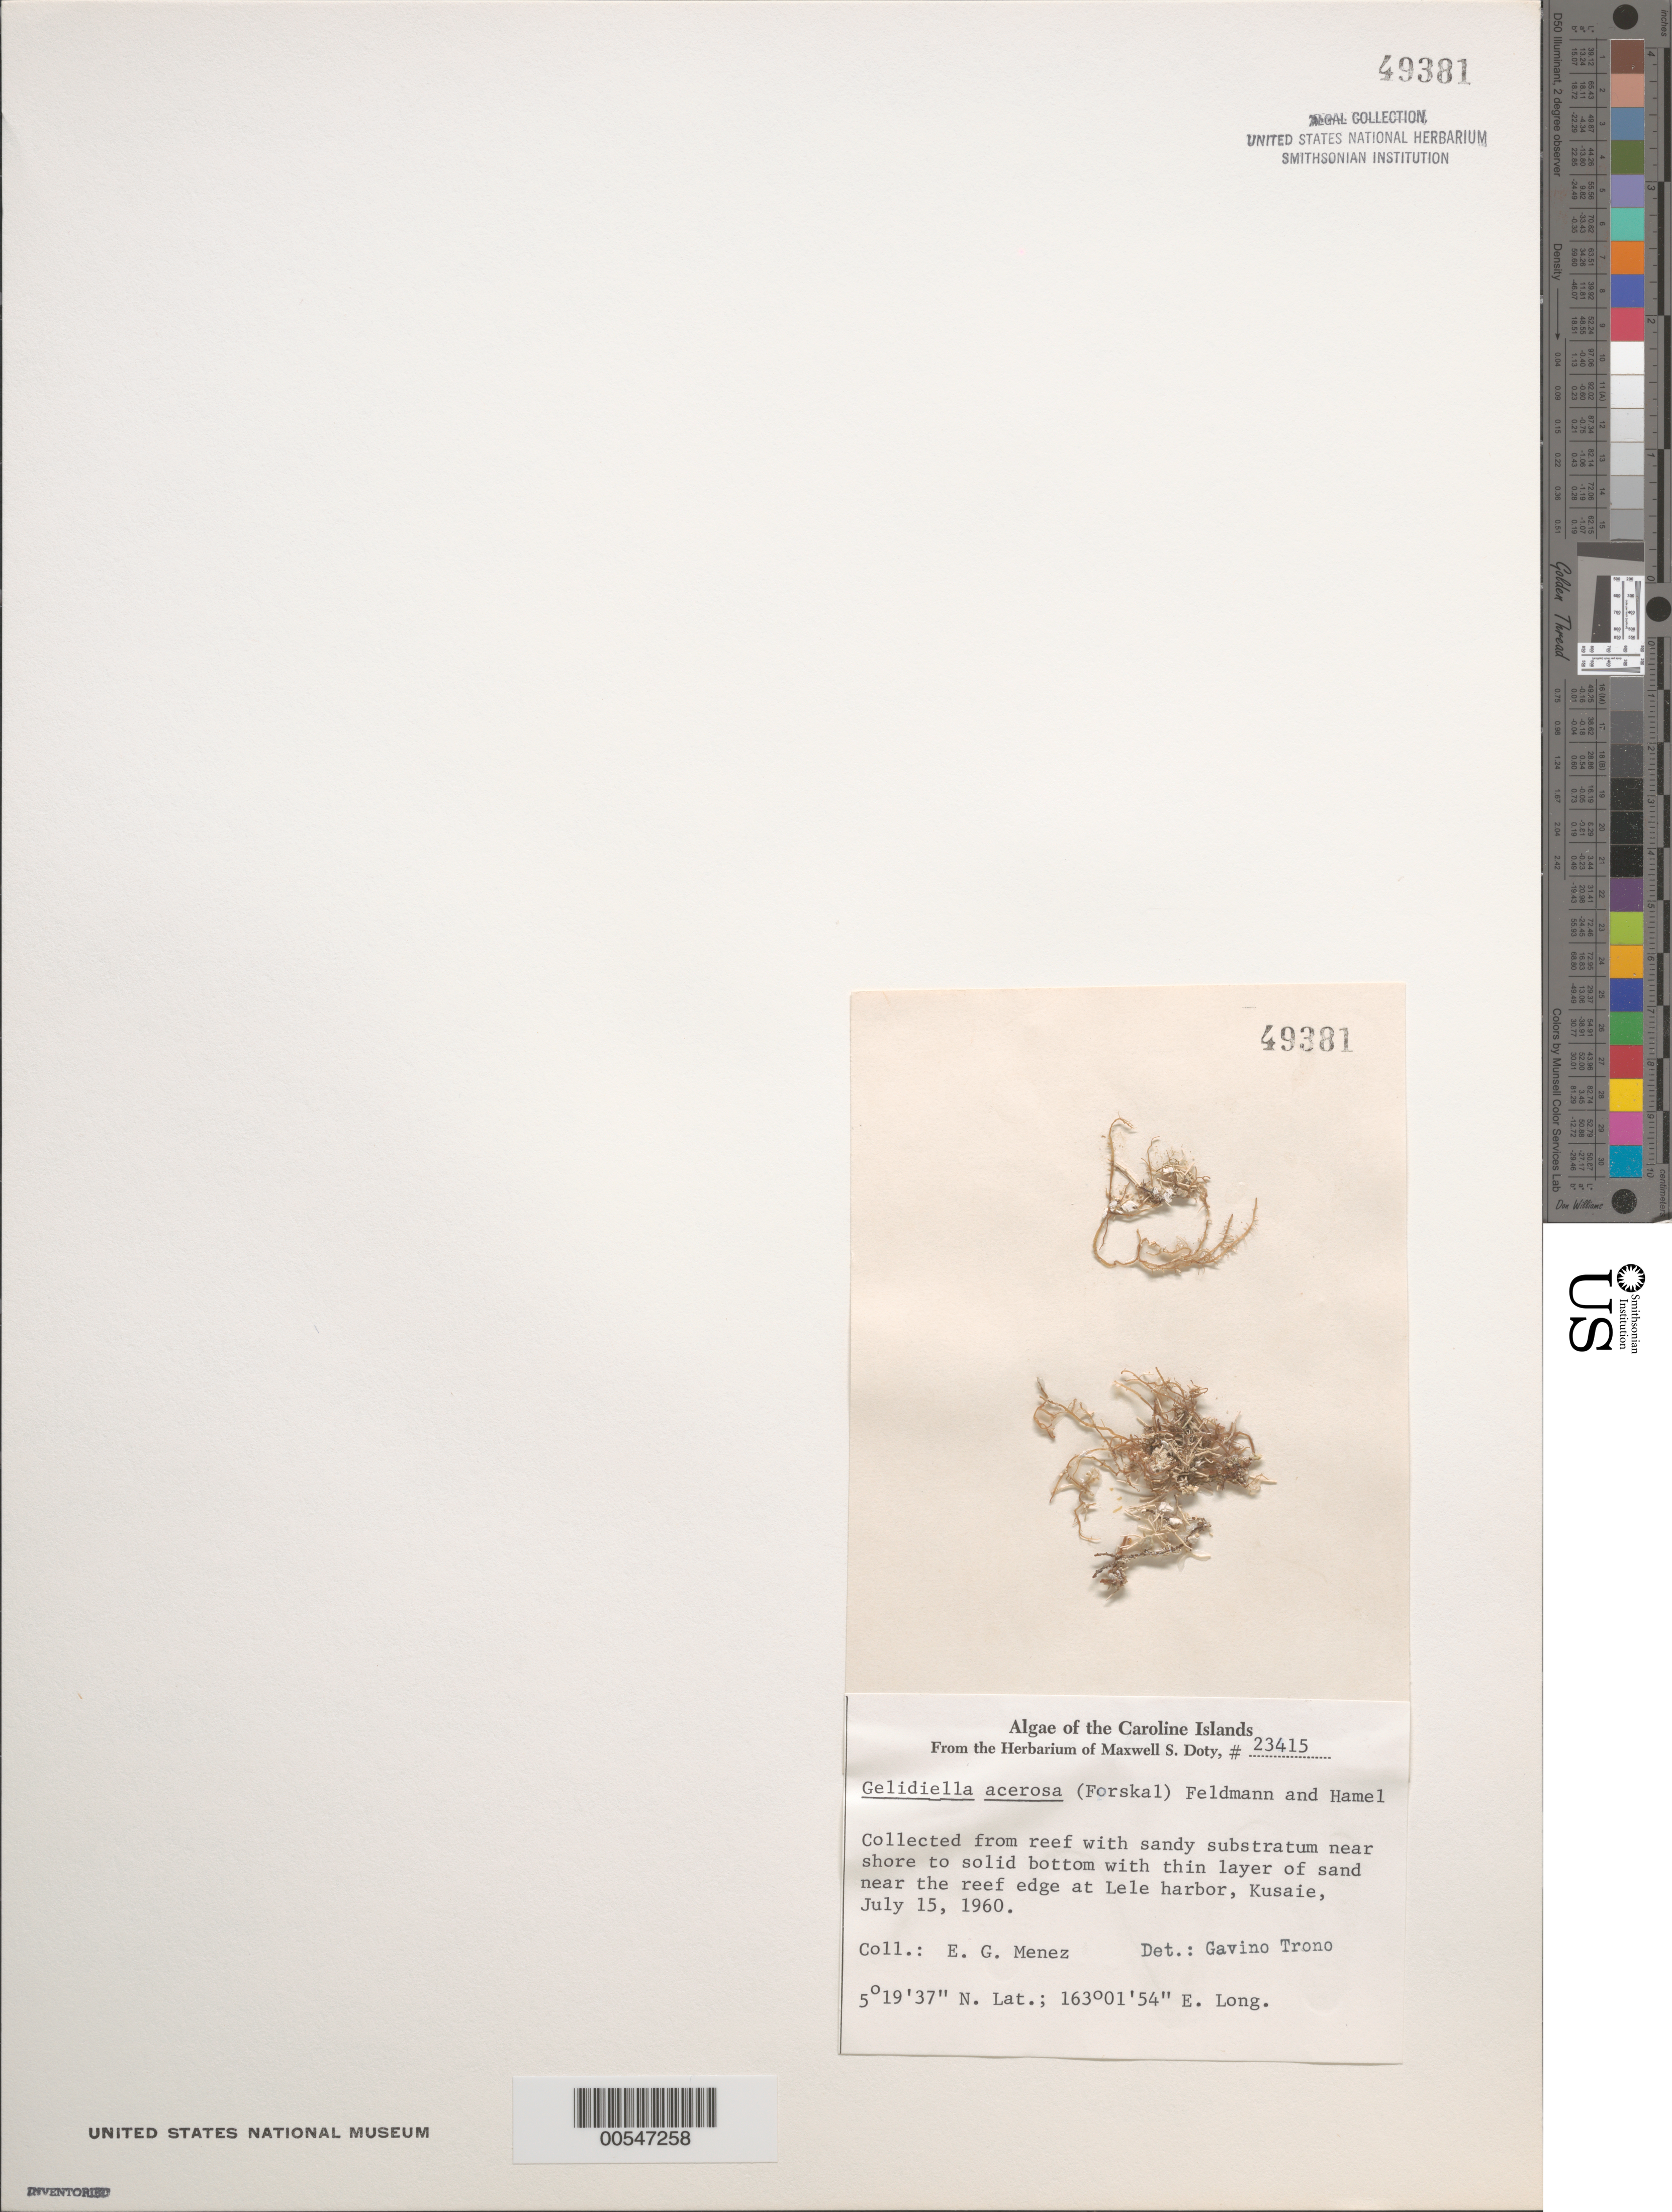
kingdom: Plantae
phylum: Rhodophyta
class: Florideophyceae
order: Gelidiales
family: Gelidiellaceae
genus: Gelidiella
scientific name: Gelidiella acerosa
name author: (Forssk.) Feldmann & G. Hamel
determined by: Trono, Gavino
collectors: Meñez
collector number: MSD 23415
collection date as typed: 15 Jul 1960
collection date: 1960-07-15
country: Micronesia, Federated States of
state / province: Kosrae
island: Kosrae [Kusaie]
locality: Lele Harbor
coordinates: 5 19' 37" N, 163 01' 54" E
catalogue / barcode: US 49381